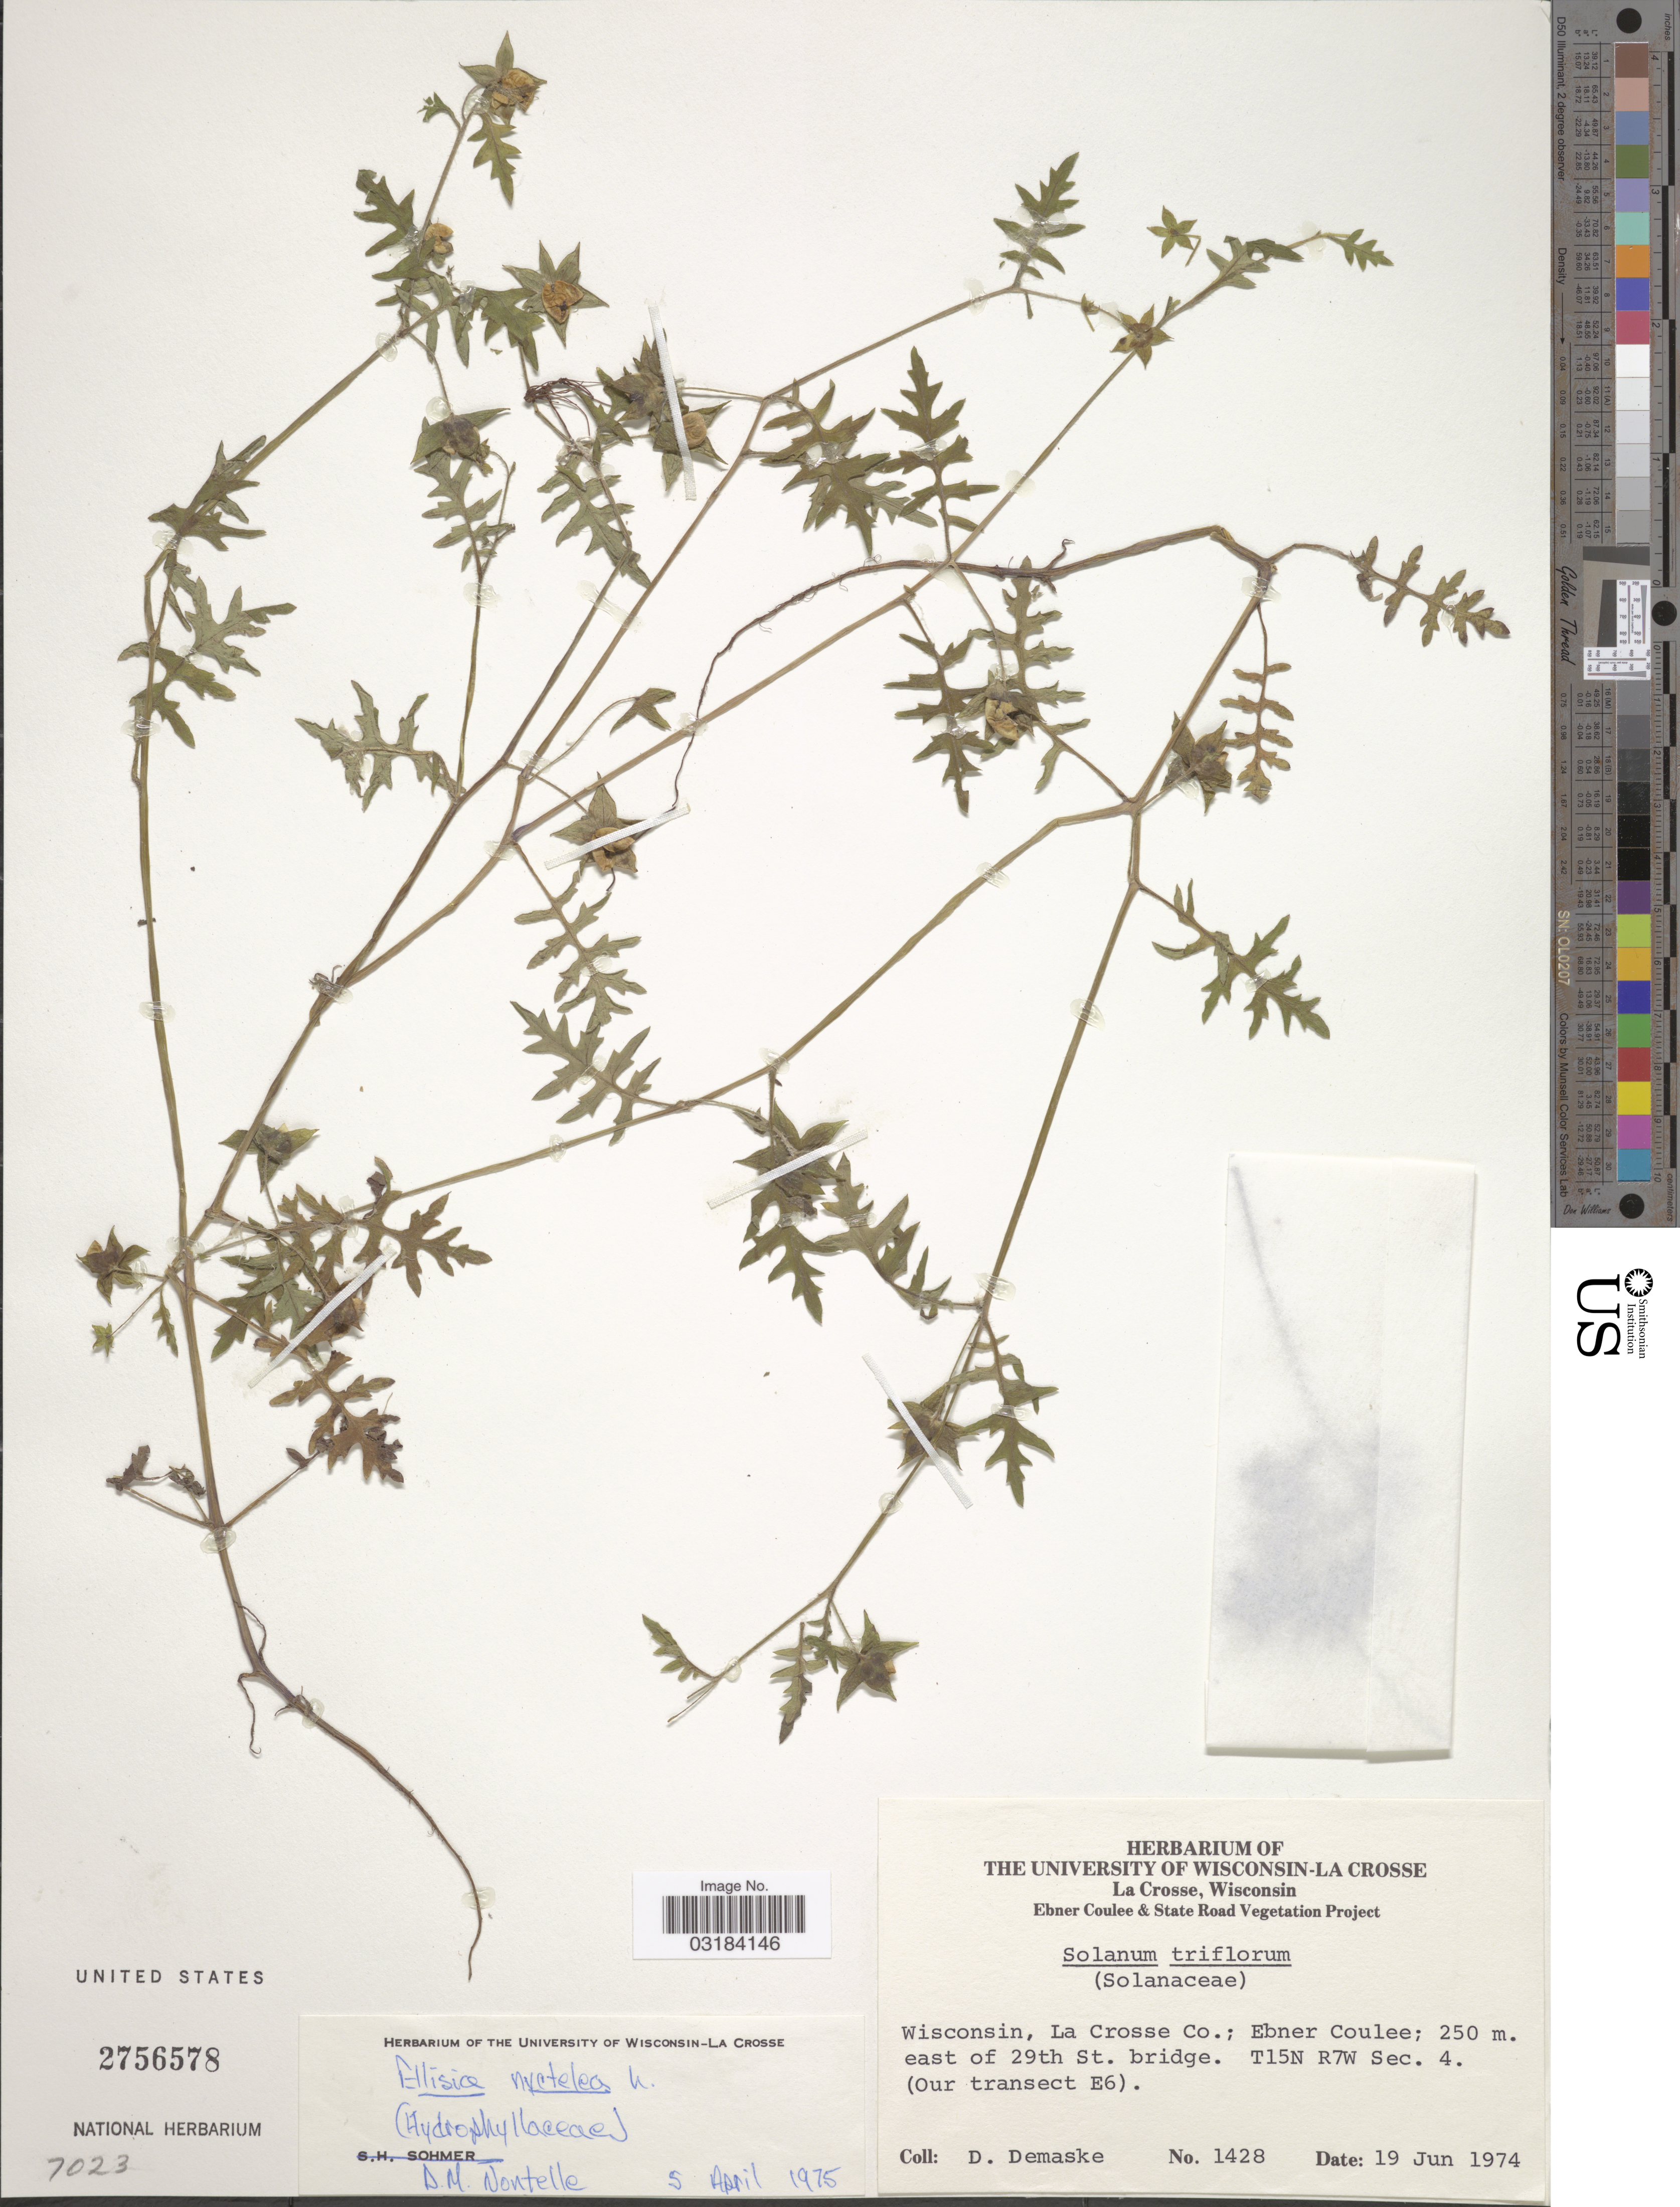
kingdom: Plantae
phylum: Tracheophyta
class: Magnoliopsida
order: Boraginales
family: Hydrophyllaceae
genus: Ellisia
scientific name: Ellisia nyctelea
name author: L.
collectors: D. Demaske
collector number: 1428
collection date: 1974-06-19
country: United States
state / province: Wisconsin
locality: La Crosse Co.; Ebner Coulee; east of 29th St. bridge. T15N R7W Sec. 4. (Our transect E6).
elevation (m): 250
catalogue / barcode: US 2756578